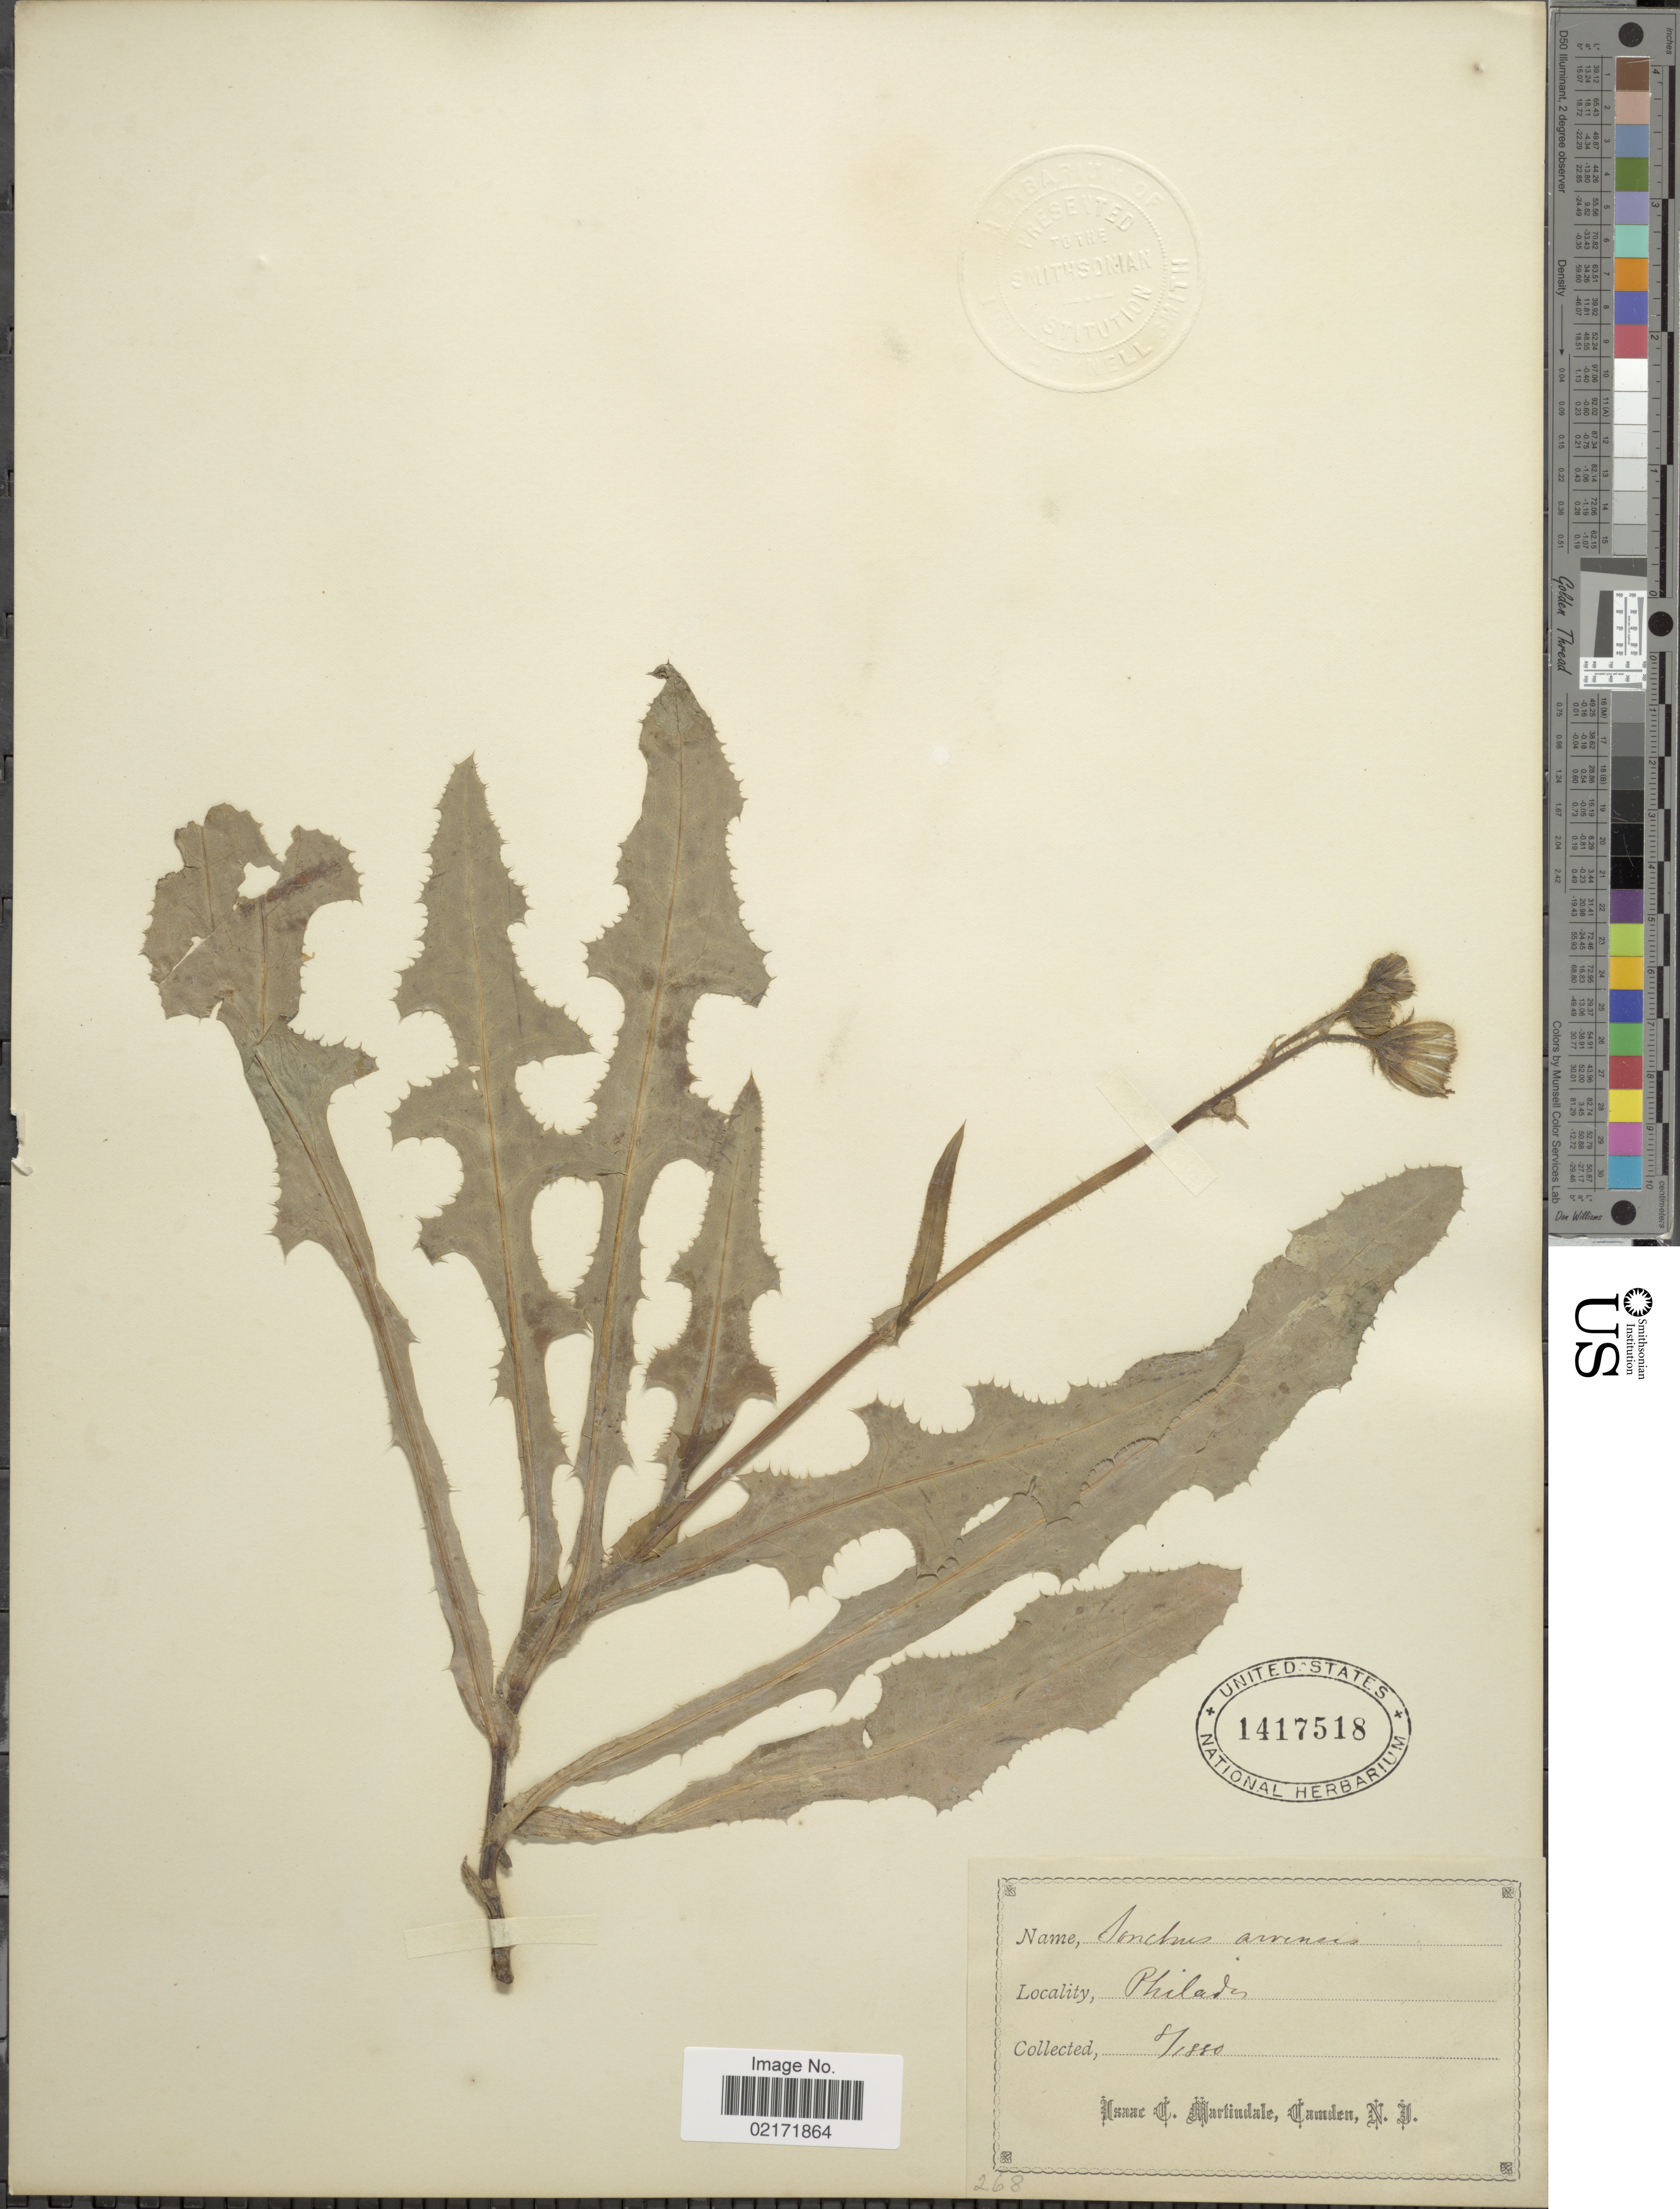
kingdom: Plantae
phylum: Tracheophyta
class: Magnoliopsida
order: Asterales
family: Asteraceae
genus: Sonchus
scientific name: Sonchus arvensis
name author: L.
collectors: I. C. Martindale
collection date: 1880-08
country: United States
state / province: Pennsylvania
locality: Philade.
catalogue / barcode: US 1417518